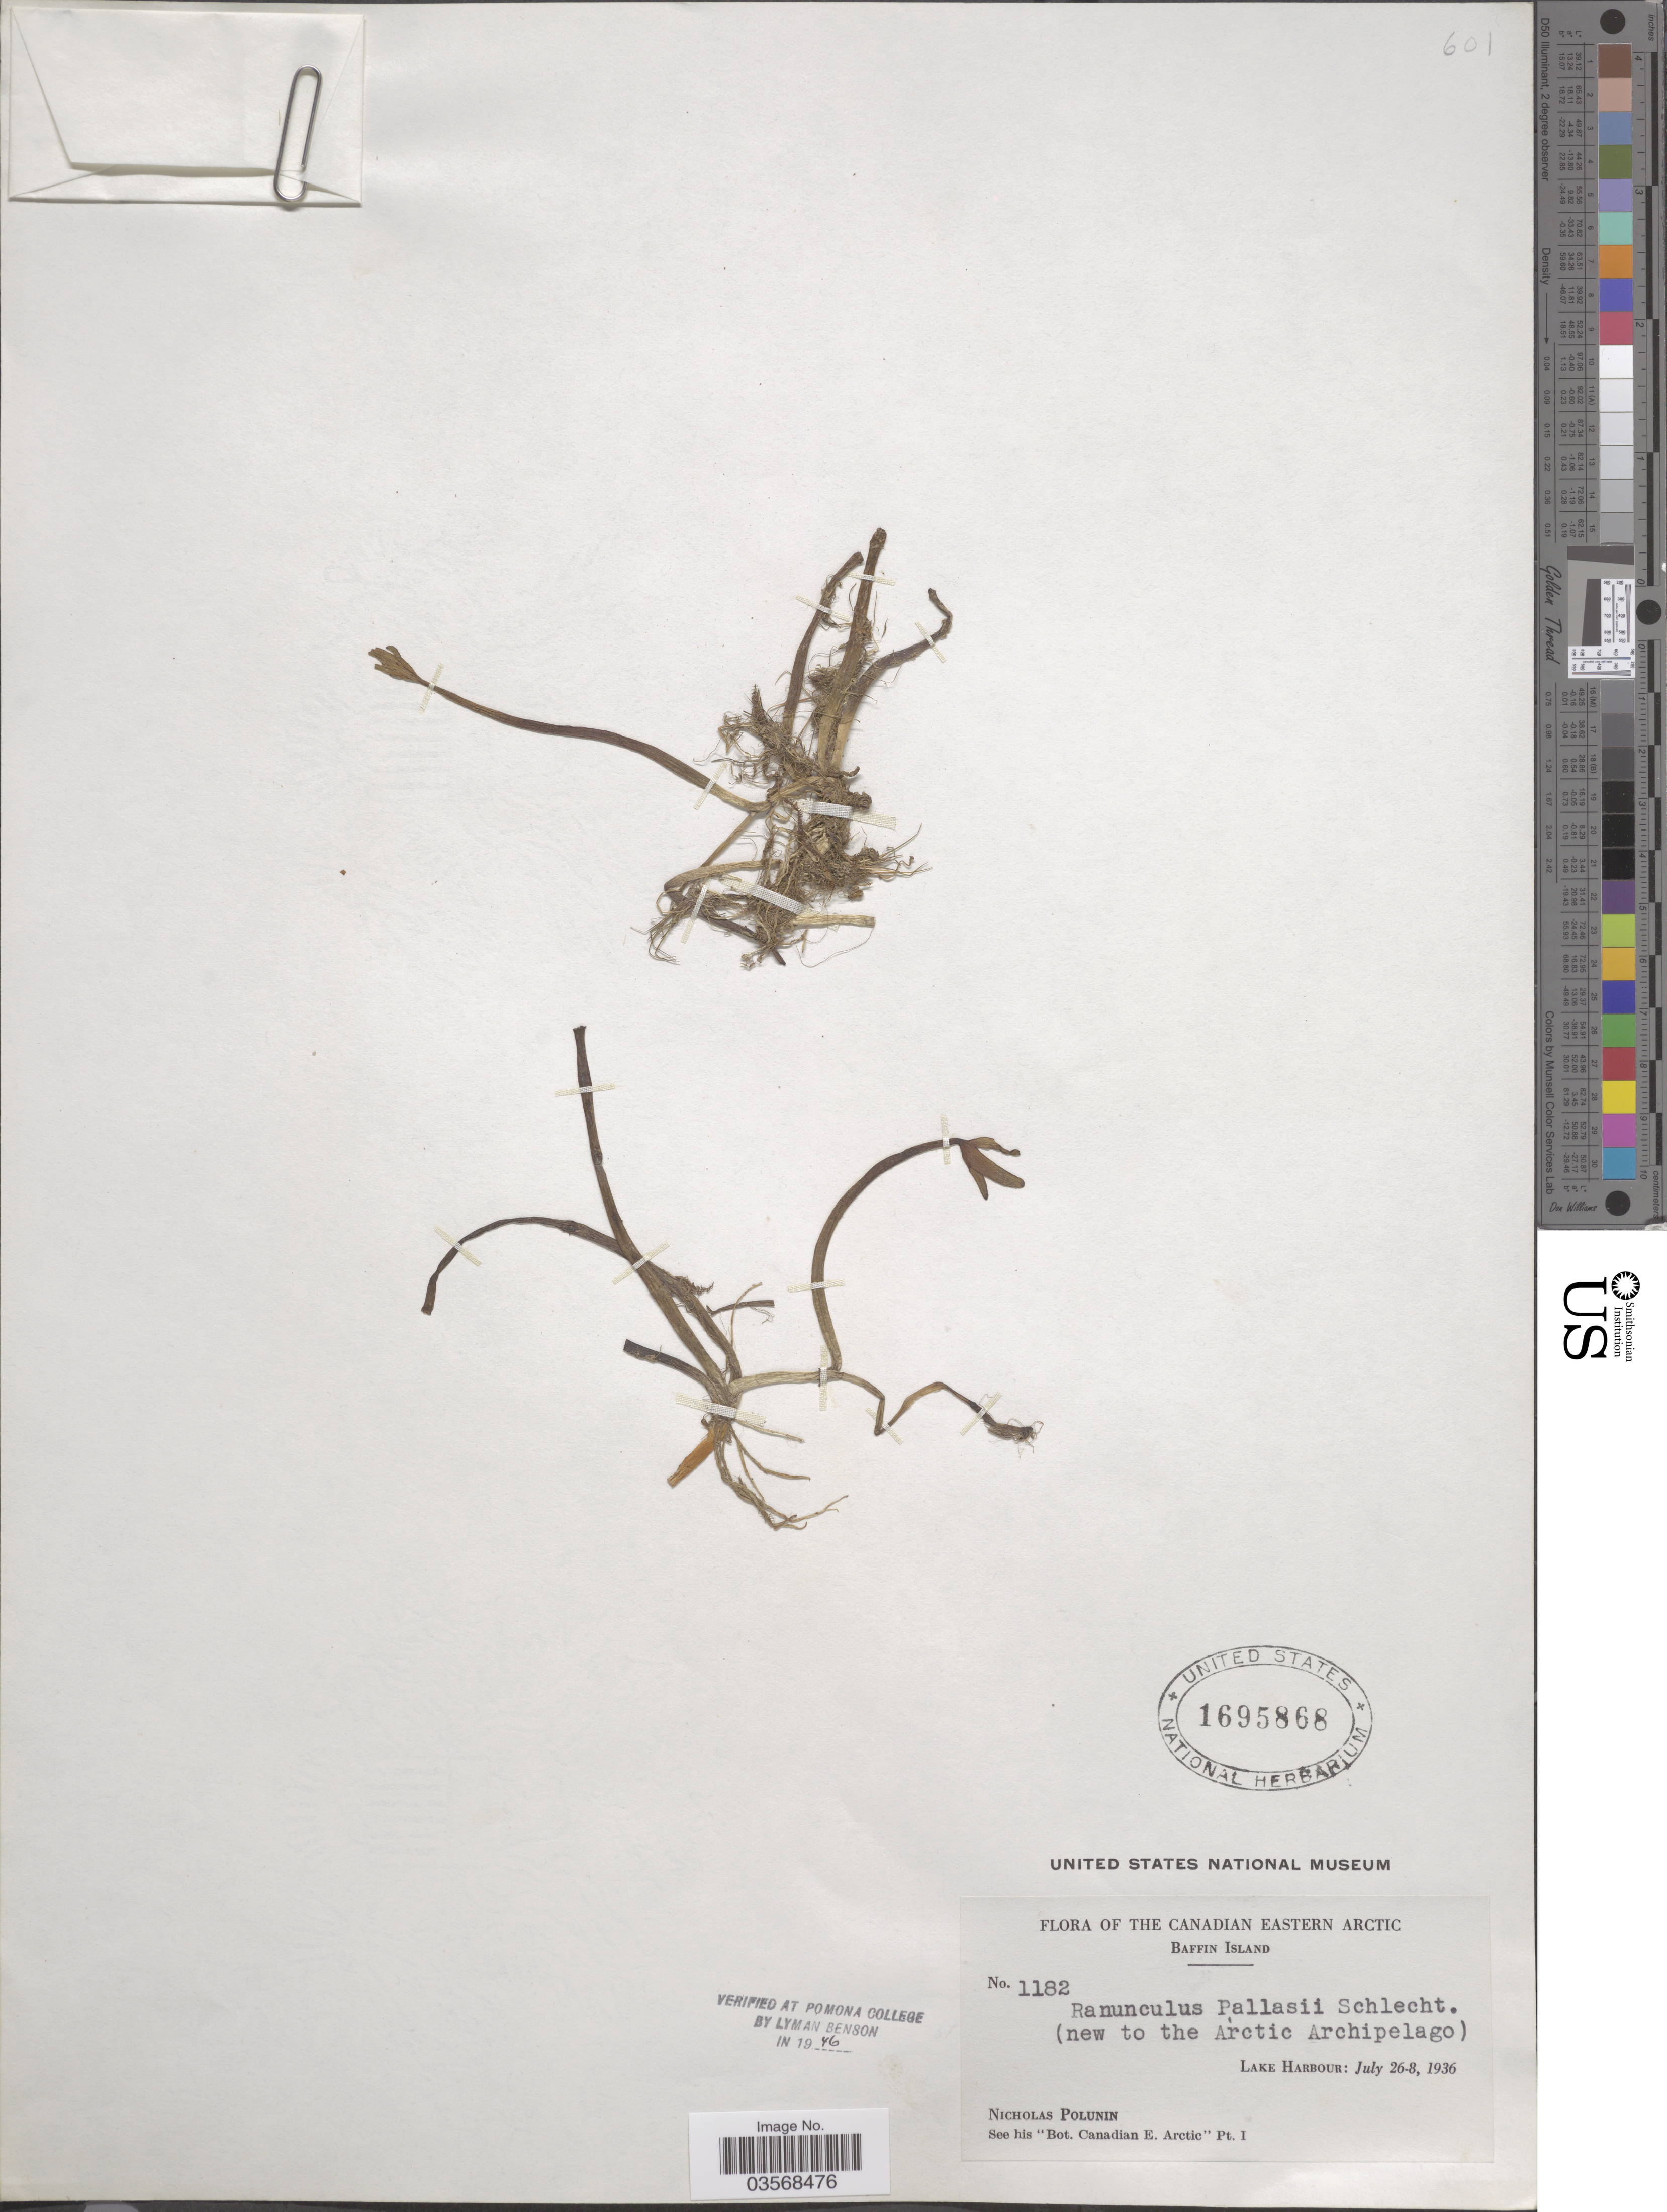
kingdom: Plantae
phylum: Tracheophyta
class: Magnoliopsida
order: Ranunculales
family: Ranunculaceae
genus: Ranunculus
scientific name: Ranunculus pallasii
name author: Schltdl.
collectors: N. V. Polunin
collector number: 1182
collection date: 1936-07-26/1936-07-28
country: Canada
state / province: Nunavut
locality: The Canadian Eastern Arctic. Baffin Island. (New to the Arctic Archipelago). Lake Harbour.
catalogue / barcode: US 1695868